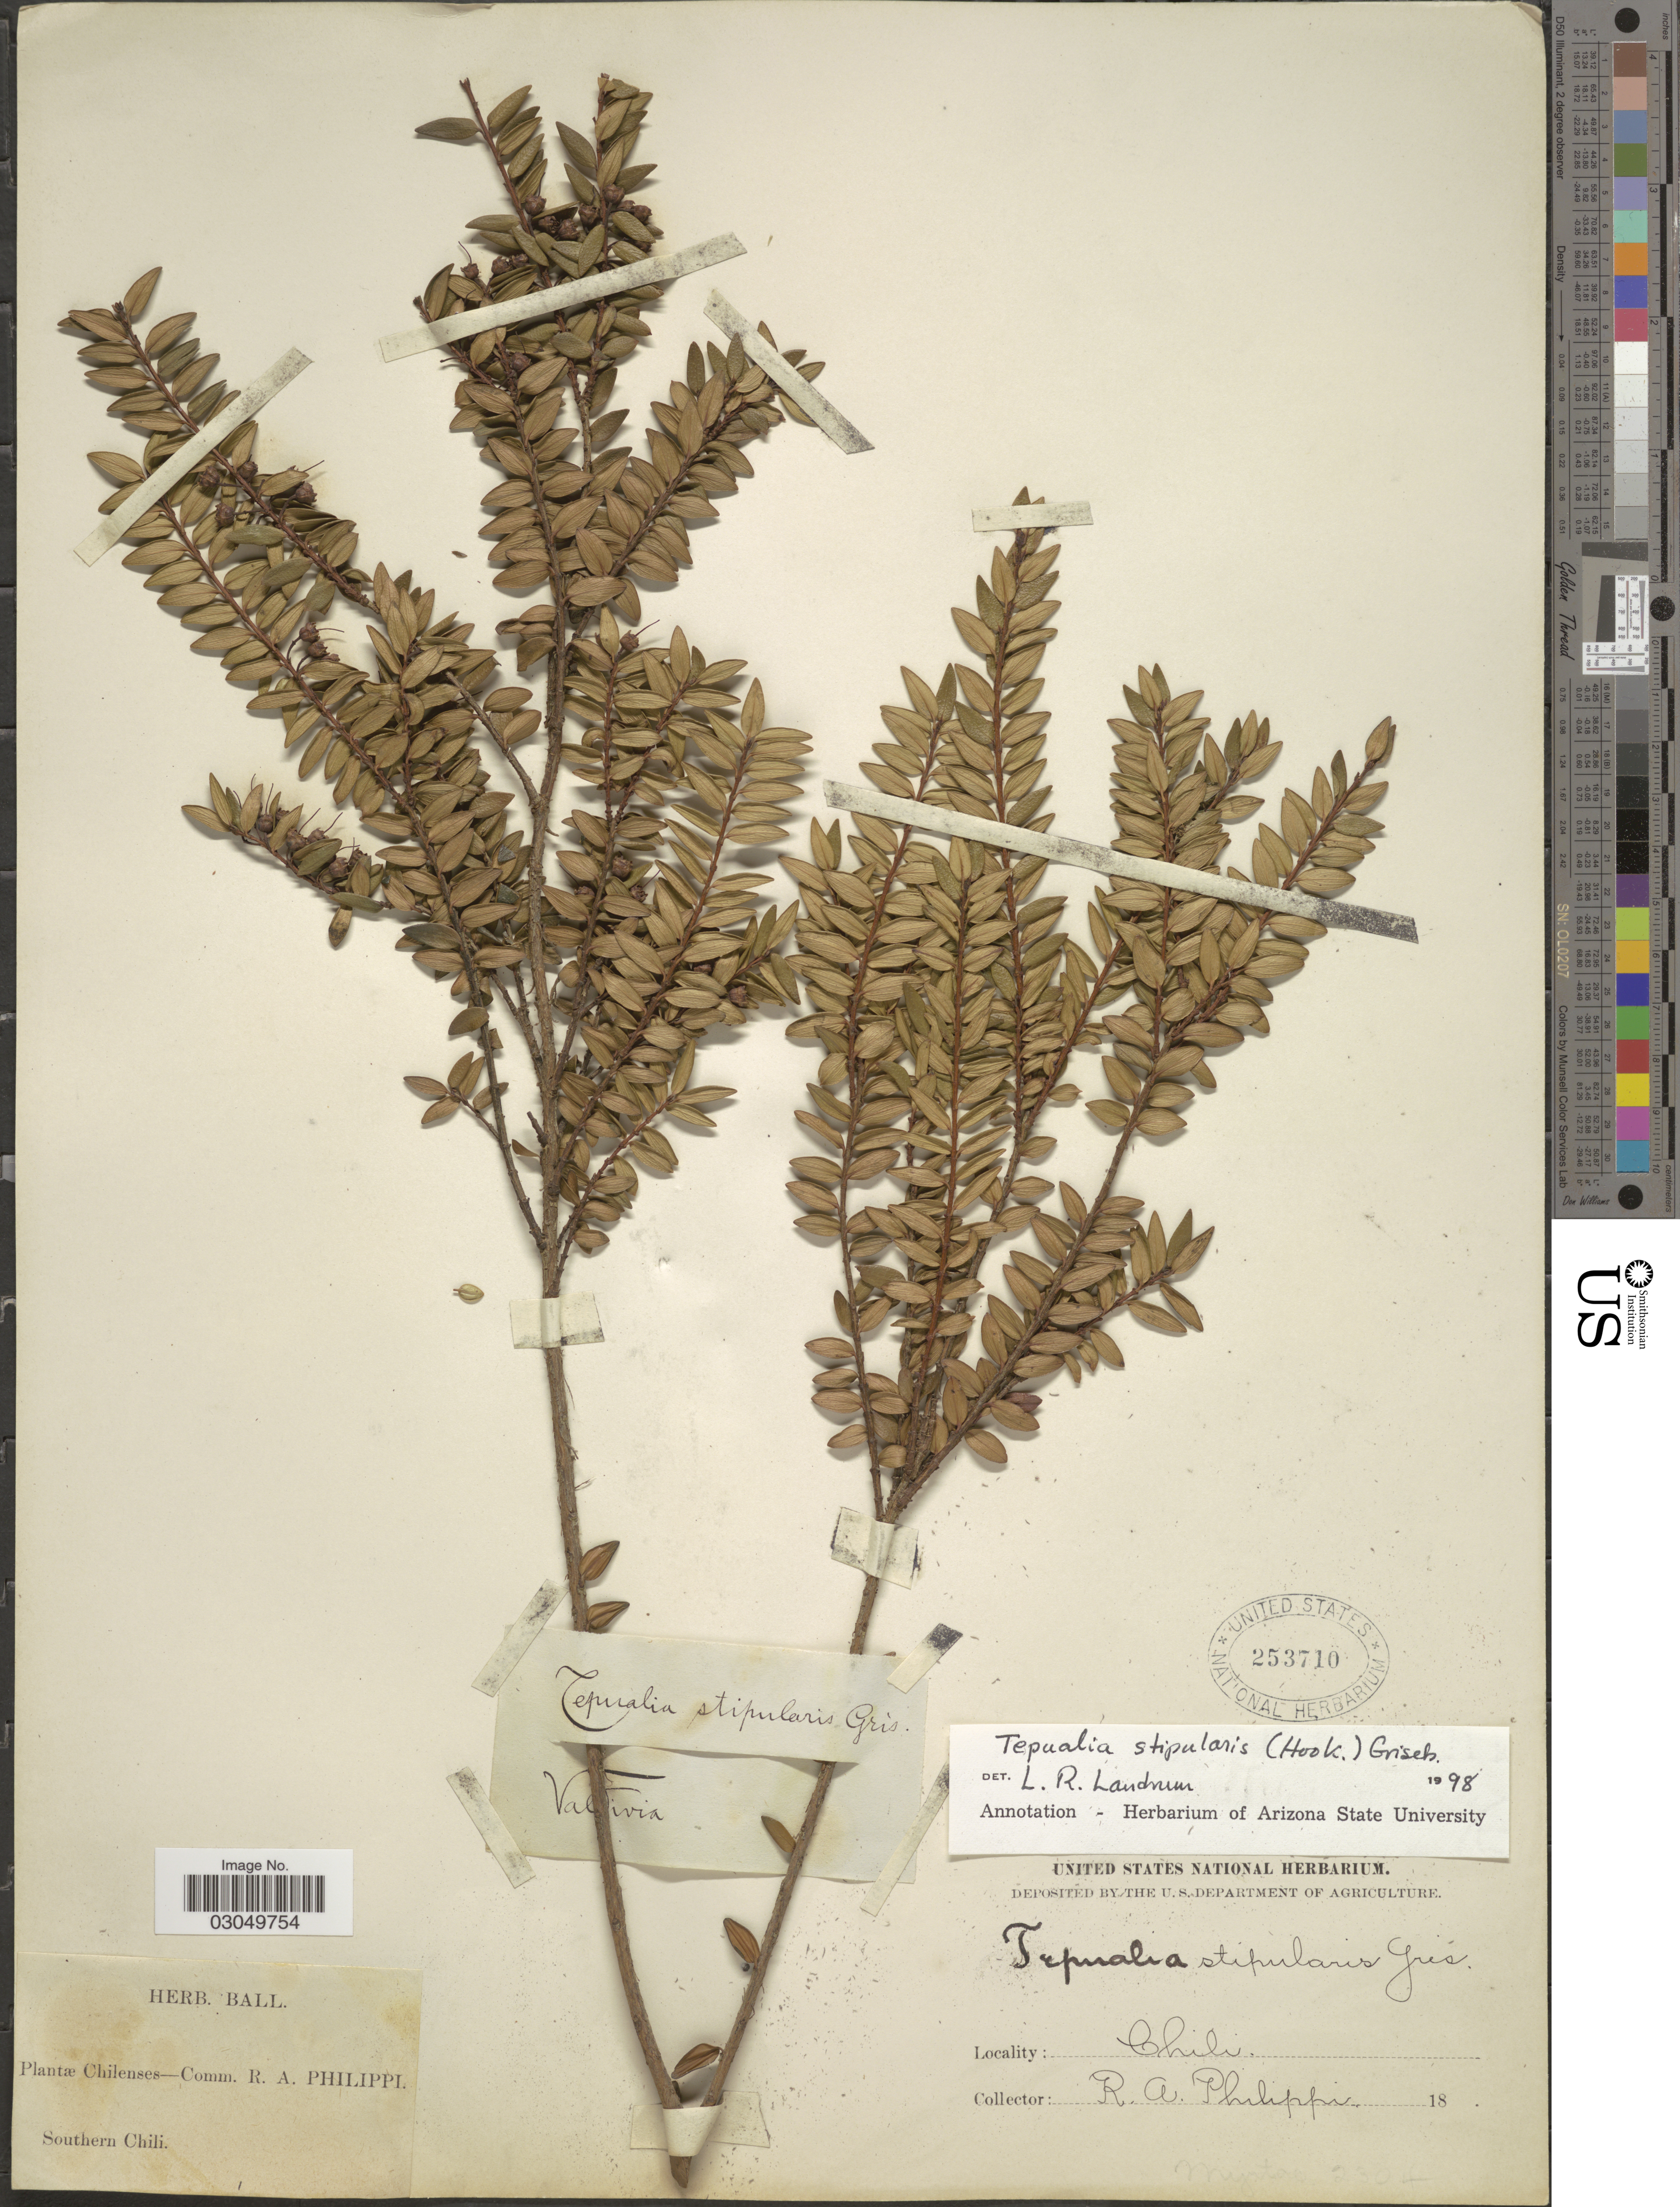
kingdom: Plantae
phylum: Tracheophyta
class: Magnoliopsida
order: Myrtales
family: Myrtaceae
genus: Metrosideros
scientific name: Metrosideros stipularis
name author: (Hook. & Arn.) Hook. f.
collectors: R. A. Philippi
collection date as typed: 18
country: Chile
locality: Southern Chili. Valdivia.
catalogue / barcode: US 253710